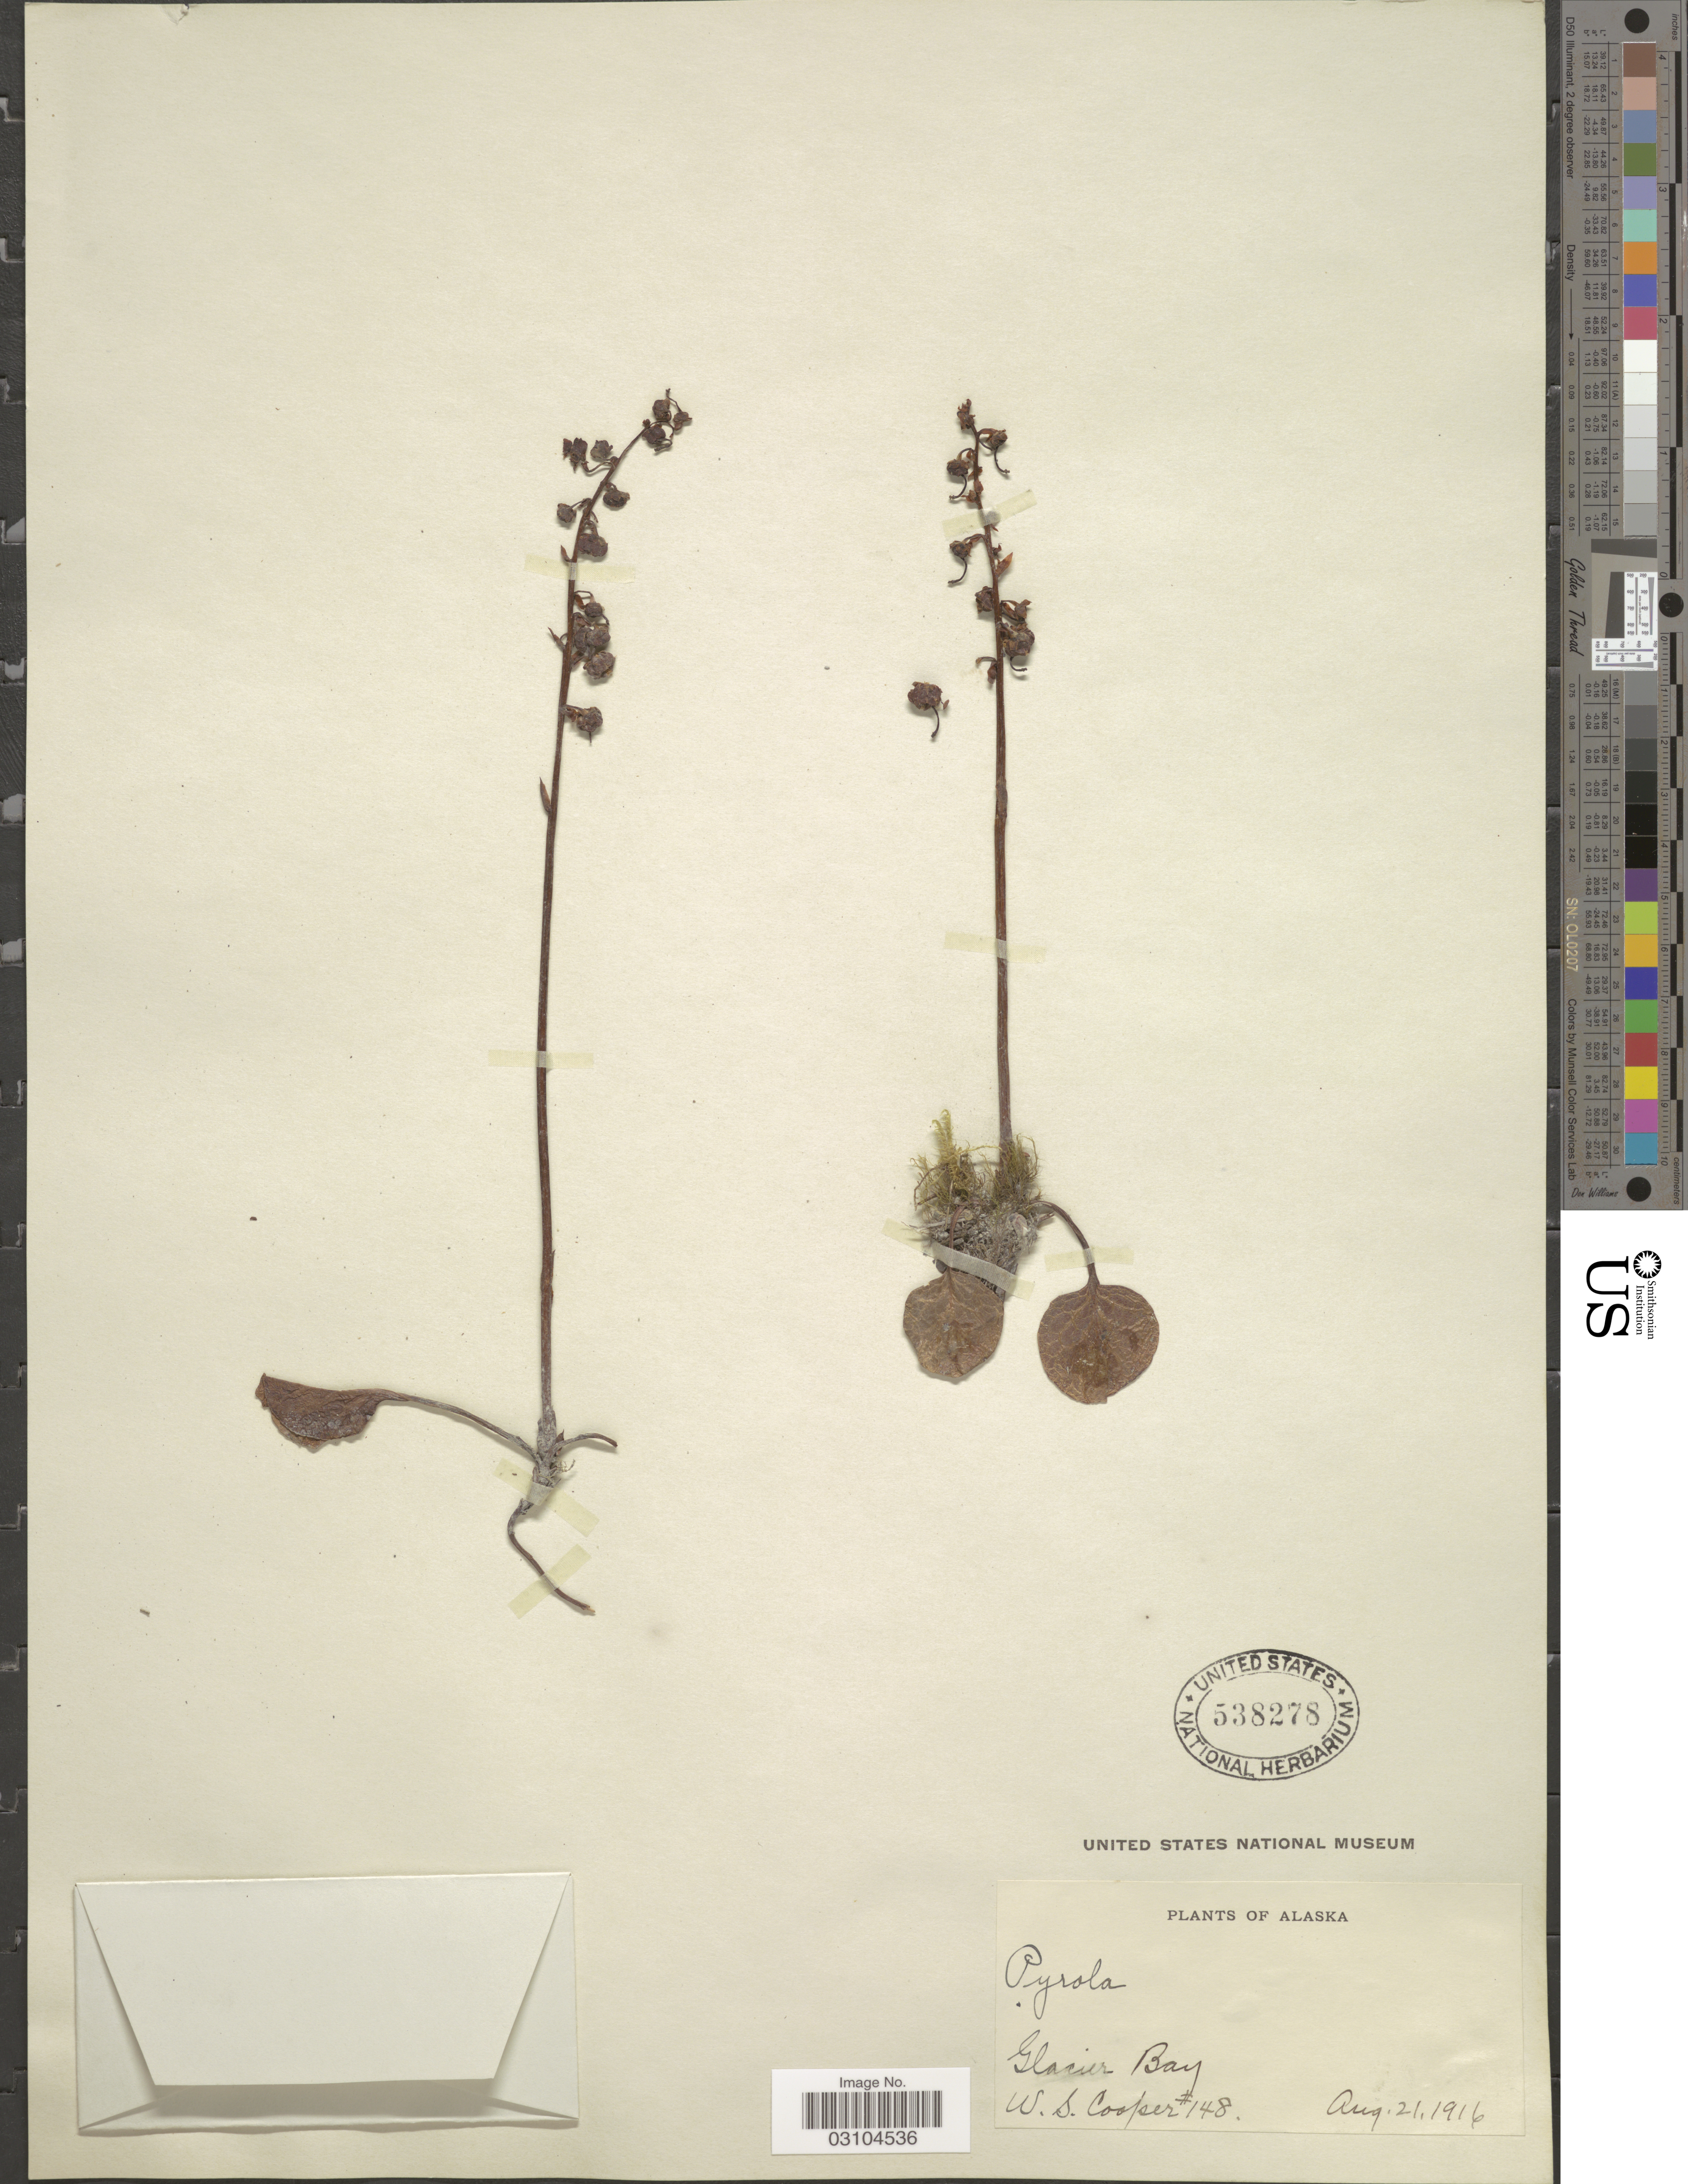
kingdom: Plantae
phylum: Tracheophyta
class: Magnoliopsida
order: Ericales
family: Ericaceae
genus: Pyrola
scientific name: Pyrola sp.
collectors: W. Cooper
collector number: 148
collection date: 1916-08-21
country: United States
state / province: Alaska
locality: Glacier Bay.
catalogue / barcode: US 538278